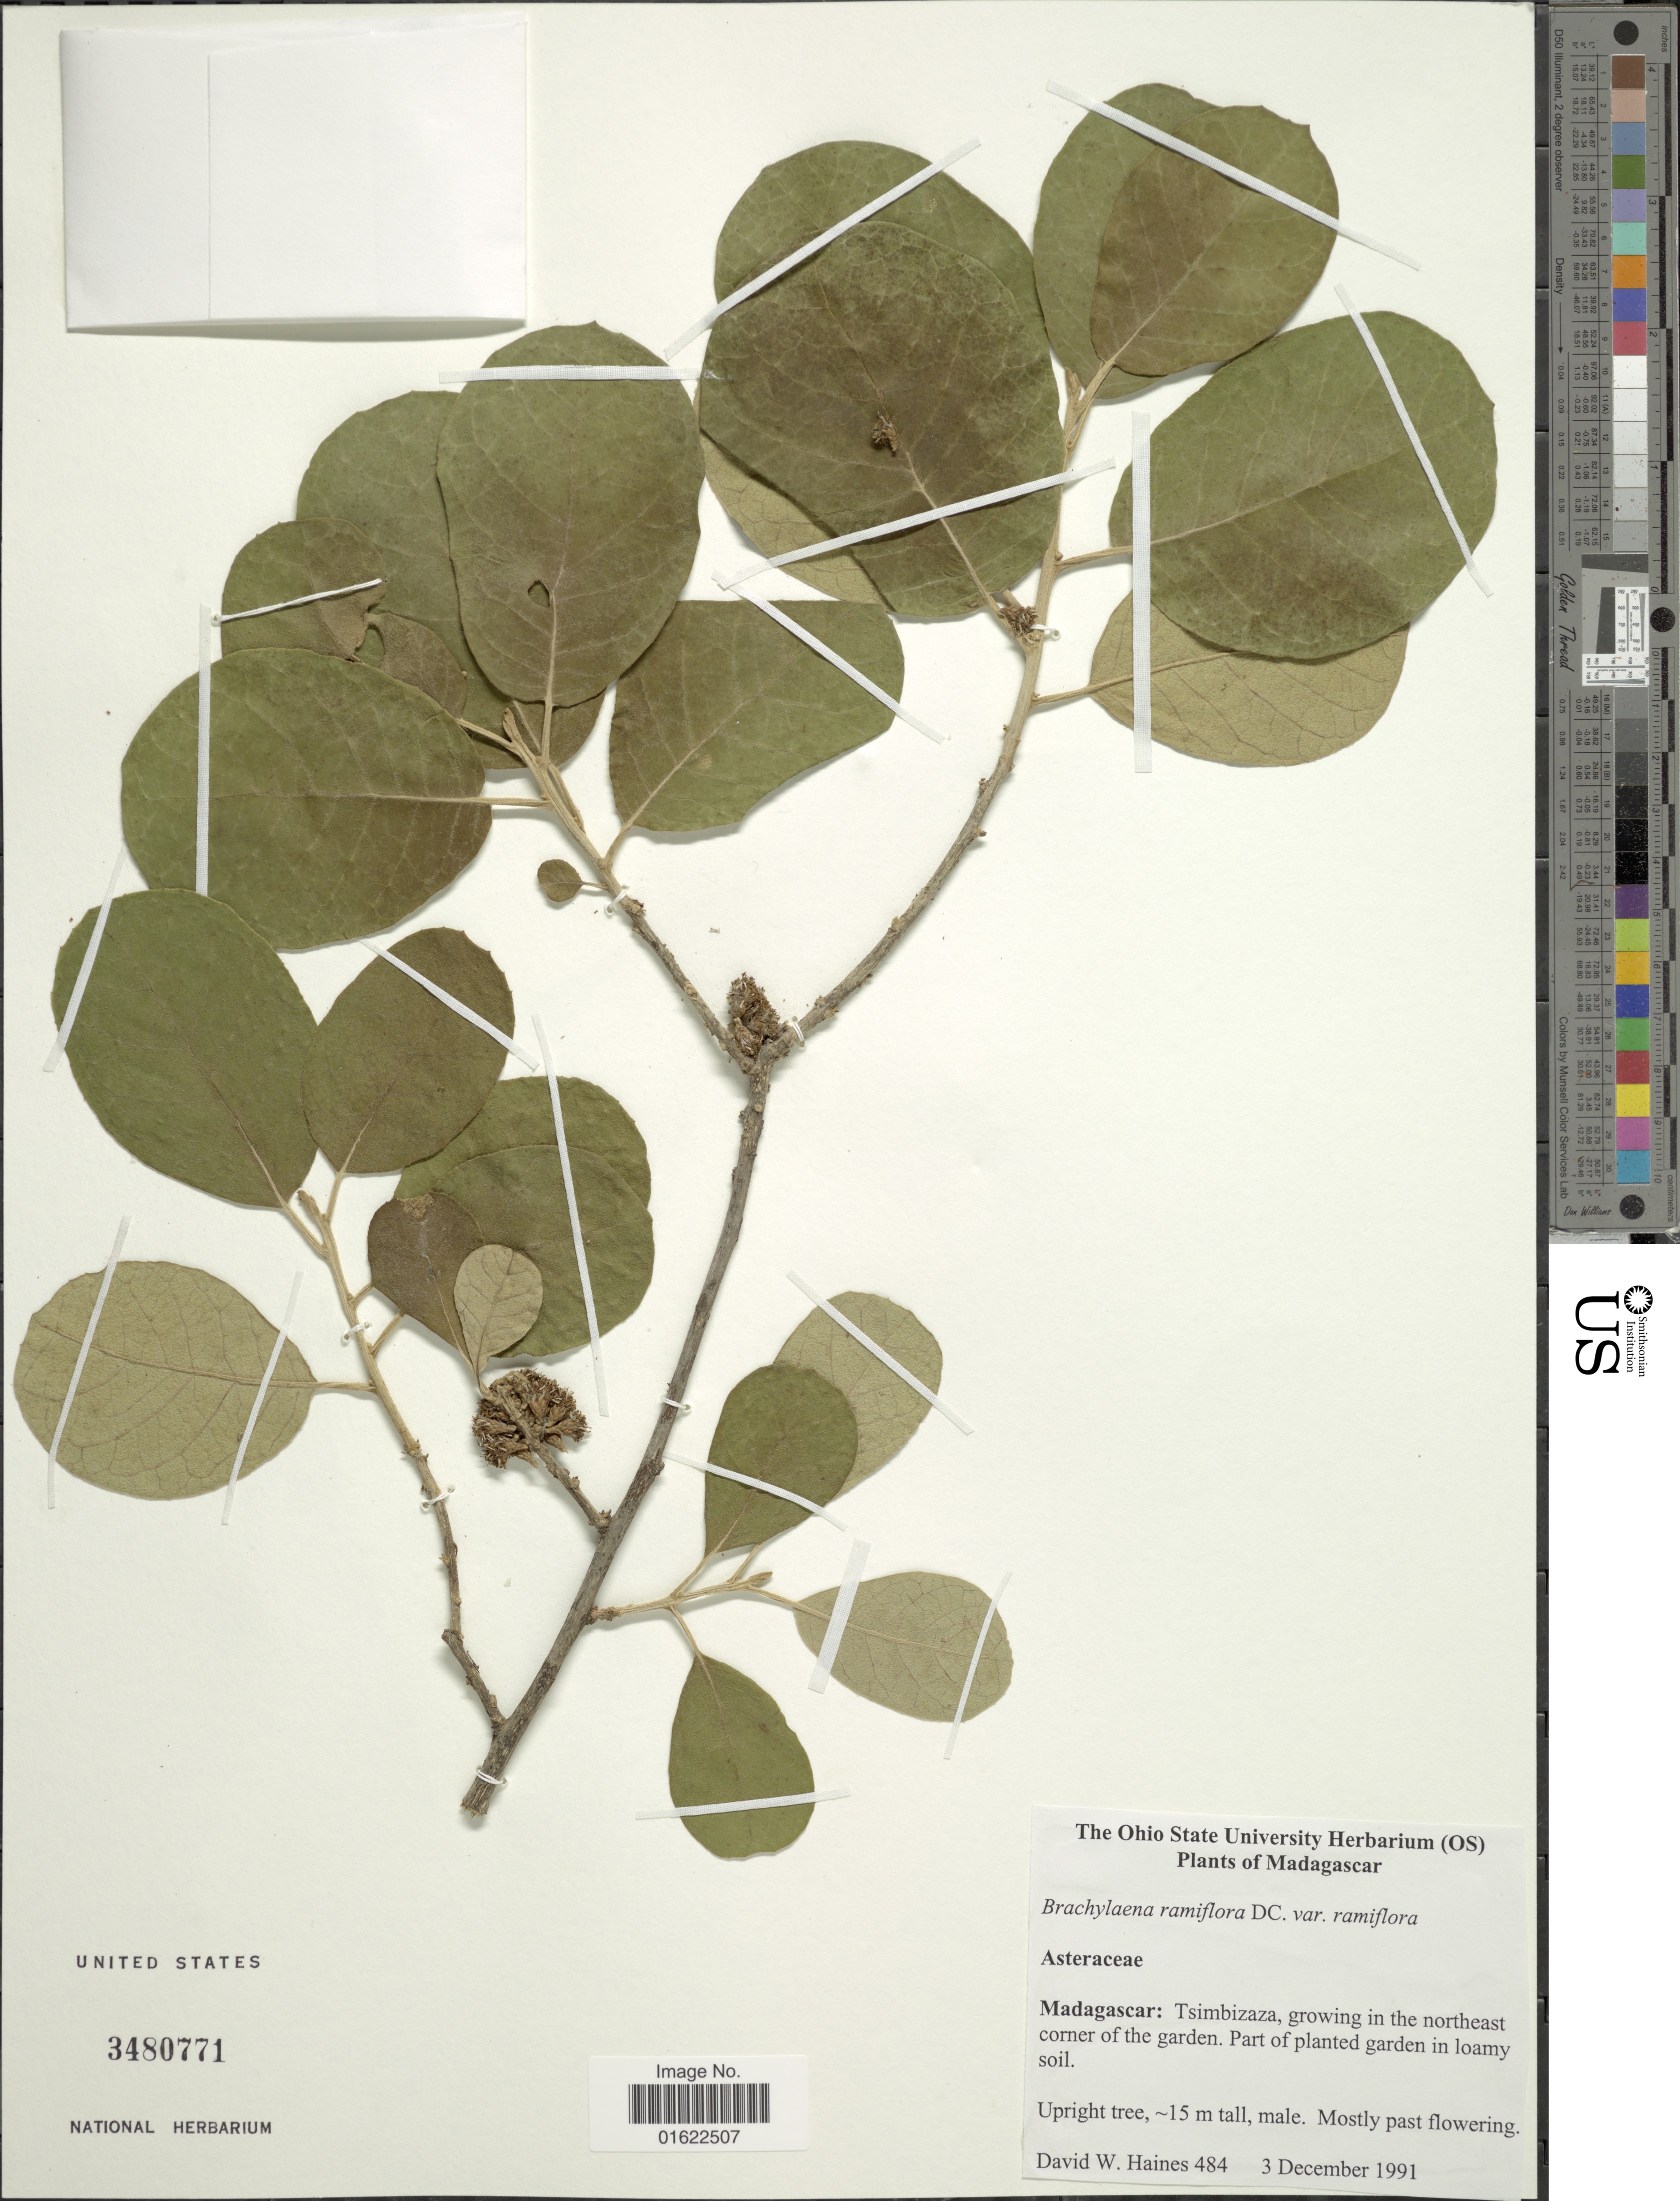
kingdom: Plantae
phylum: Tracheophyta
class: Magnoliopsida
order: Asterales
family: Asteraceae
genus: Brachylaena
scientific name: Brachylaena ramiflora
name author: (DC.) Humbert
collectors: D. Haines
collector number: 484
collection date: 1991-12-03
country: Madagascar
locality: Tsimbizaza, growing in the northeast corner of the garden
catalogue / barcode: US 3480771